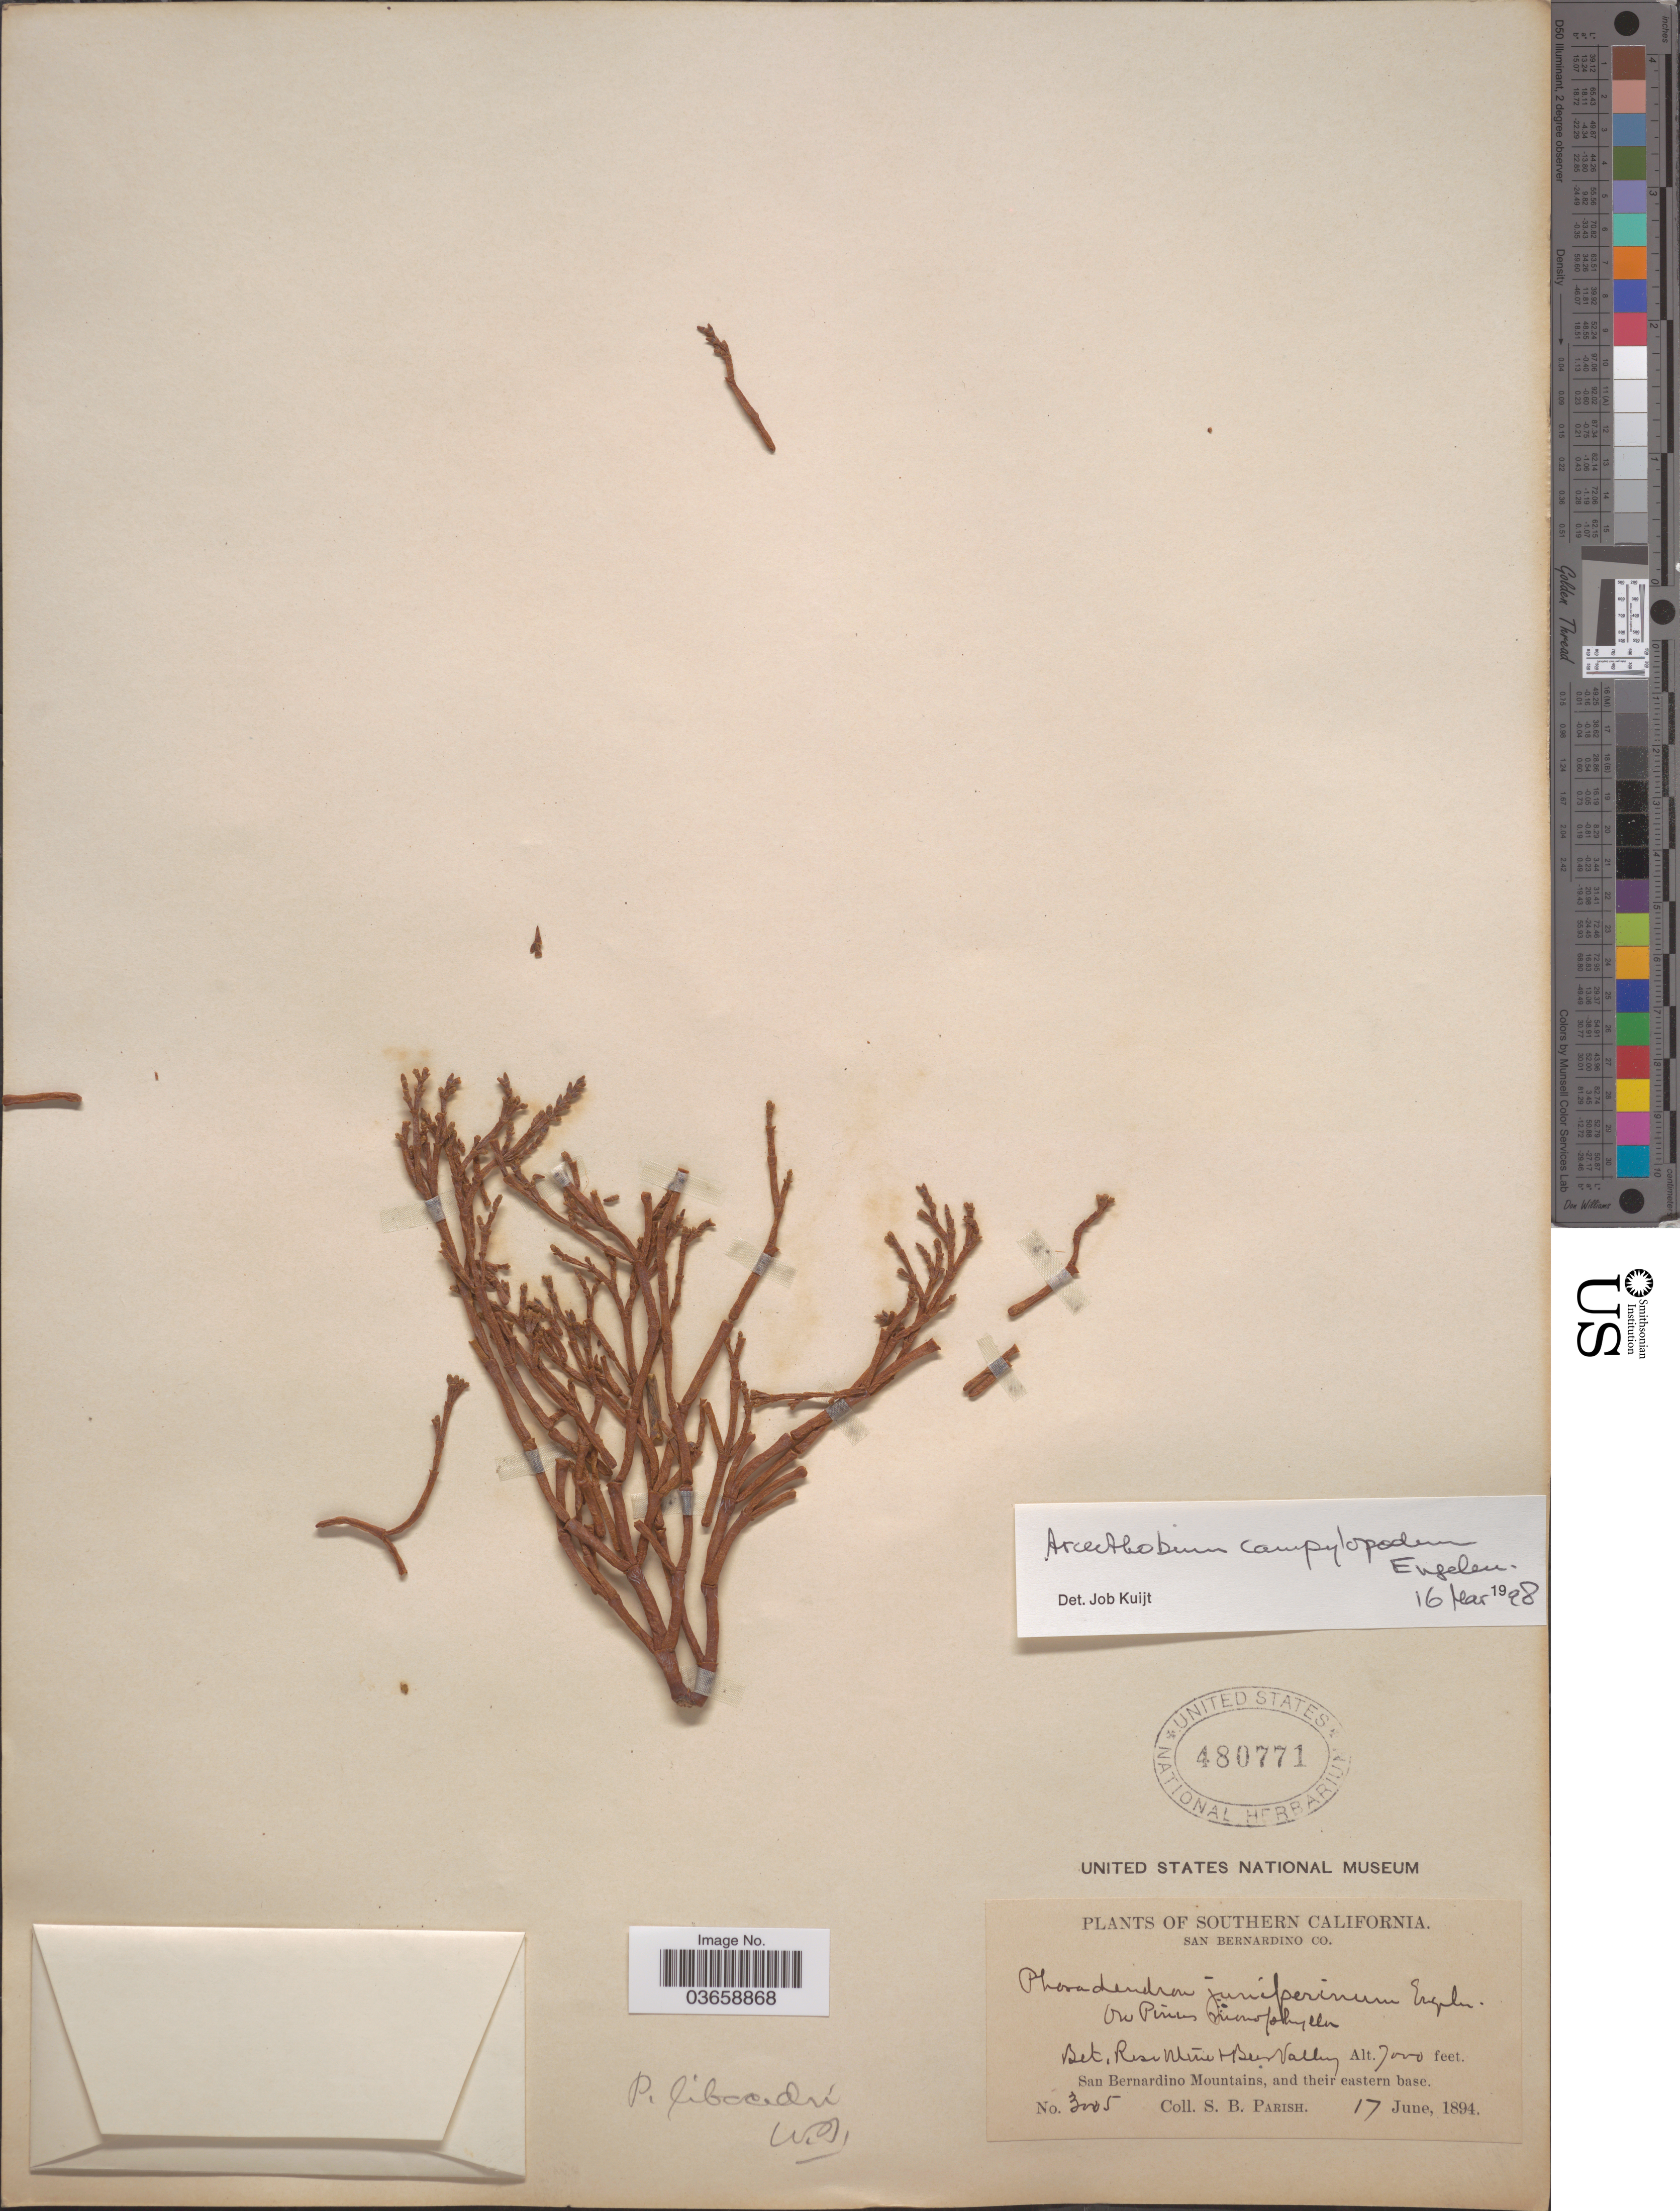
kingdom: Plantae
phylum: Tracheophyta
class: Magnoliopsida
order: Santalales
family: Viscaceae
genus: Arceuthobium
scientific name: Arceuthobium campylopodum f. divaricatum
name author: (Engelm.) L.S. Gill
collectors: S. B. Parish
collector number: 3005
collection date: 1894-06-17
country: United States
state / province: California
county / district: San Bernardino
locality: Southern California. Bet. Rose Mine & Bear Valley. San Bernardino Mountains, and their eastern base.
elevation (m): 2134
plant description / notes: Corrected "Bet. Rare Mtns & Bear Valley" to "Bet. Rose Mine & Bear Valley." Removed "San Bernardino Co." from Precise Locality field and added to County field.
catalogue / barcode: US 480771